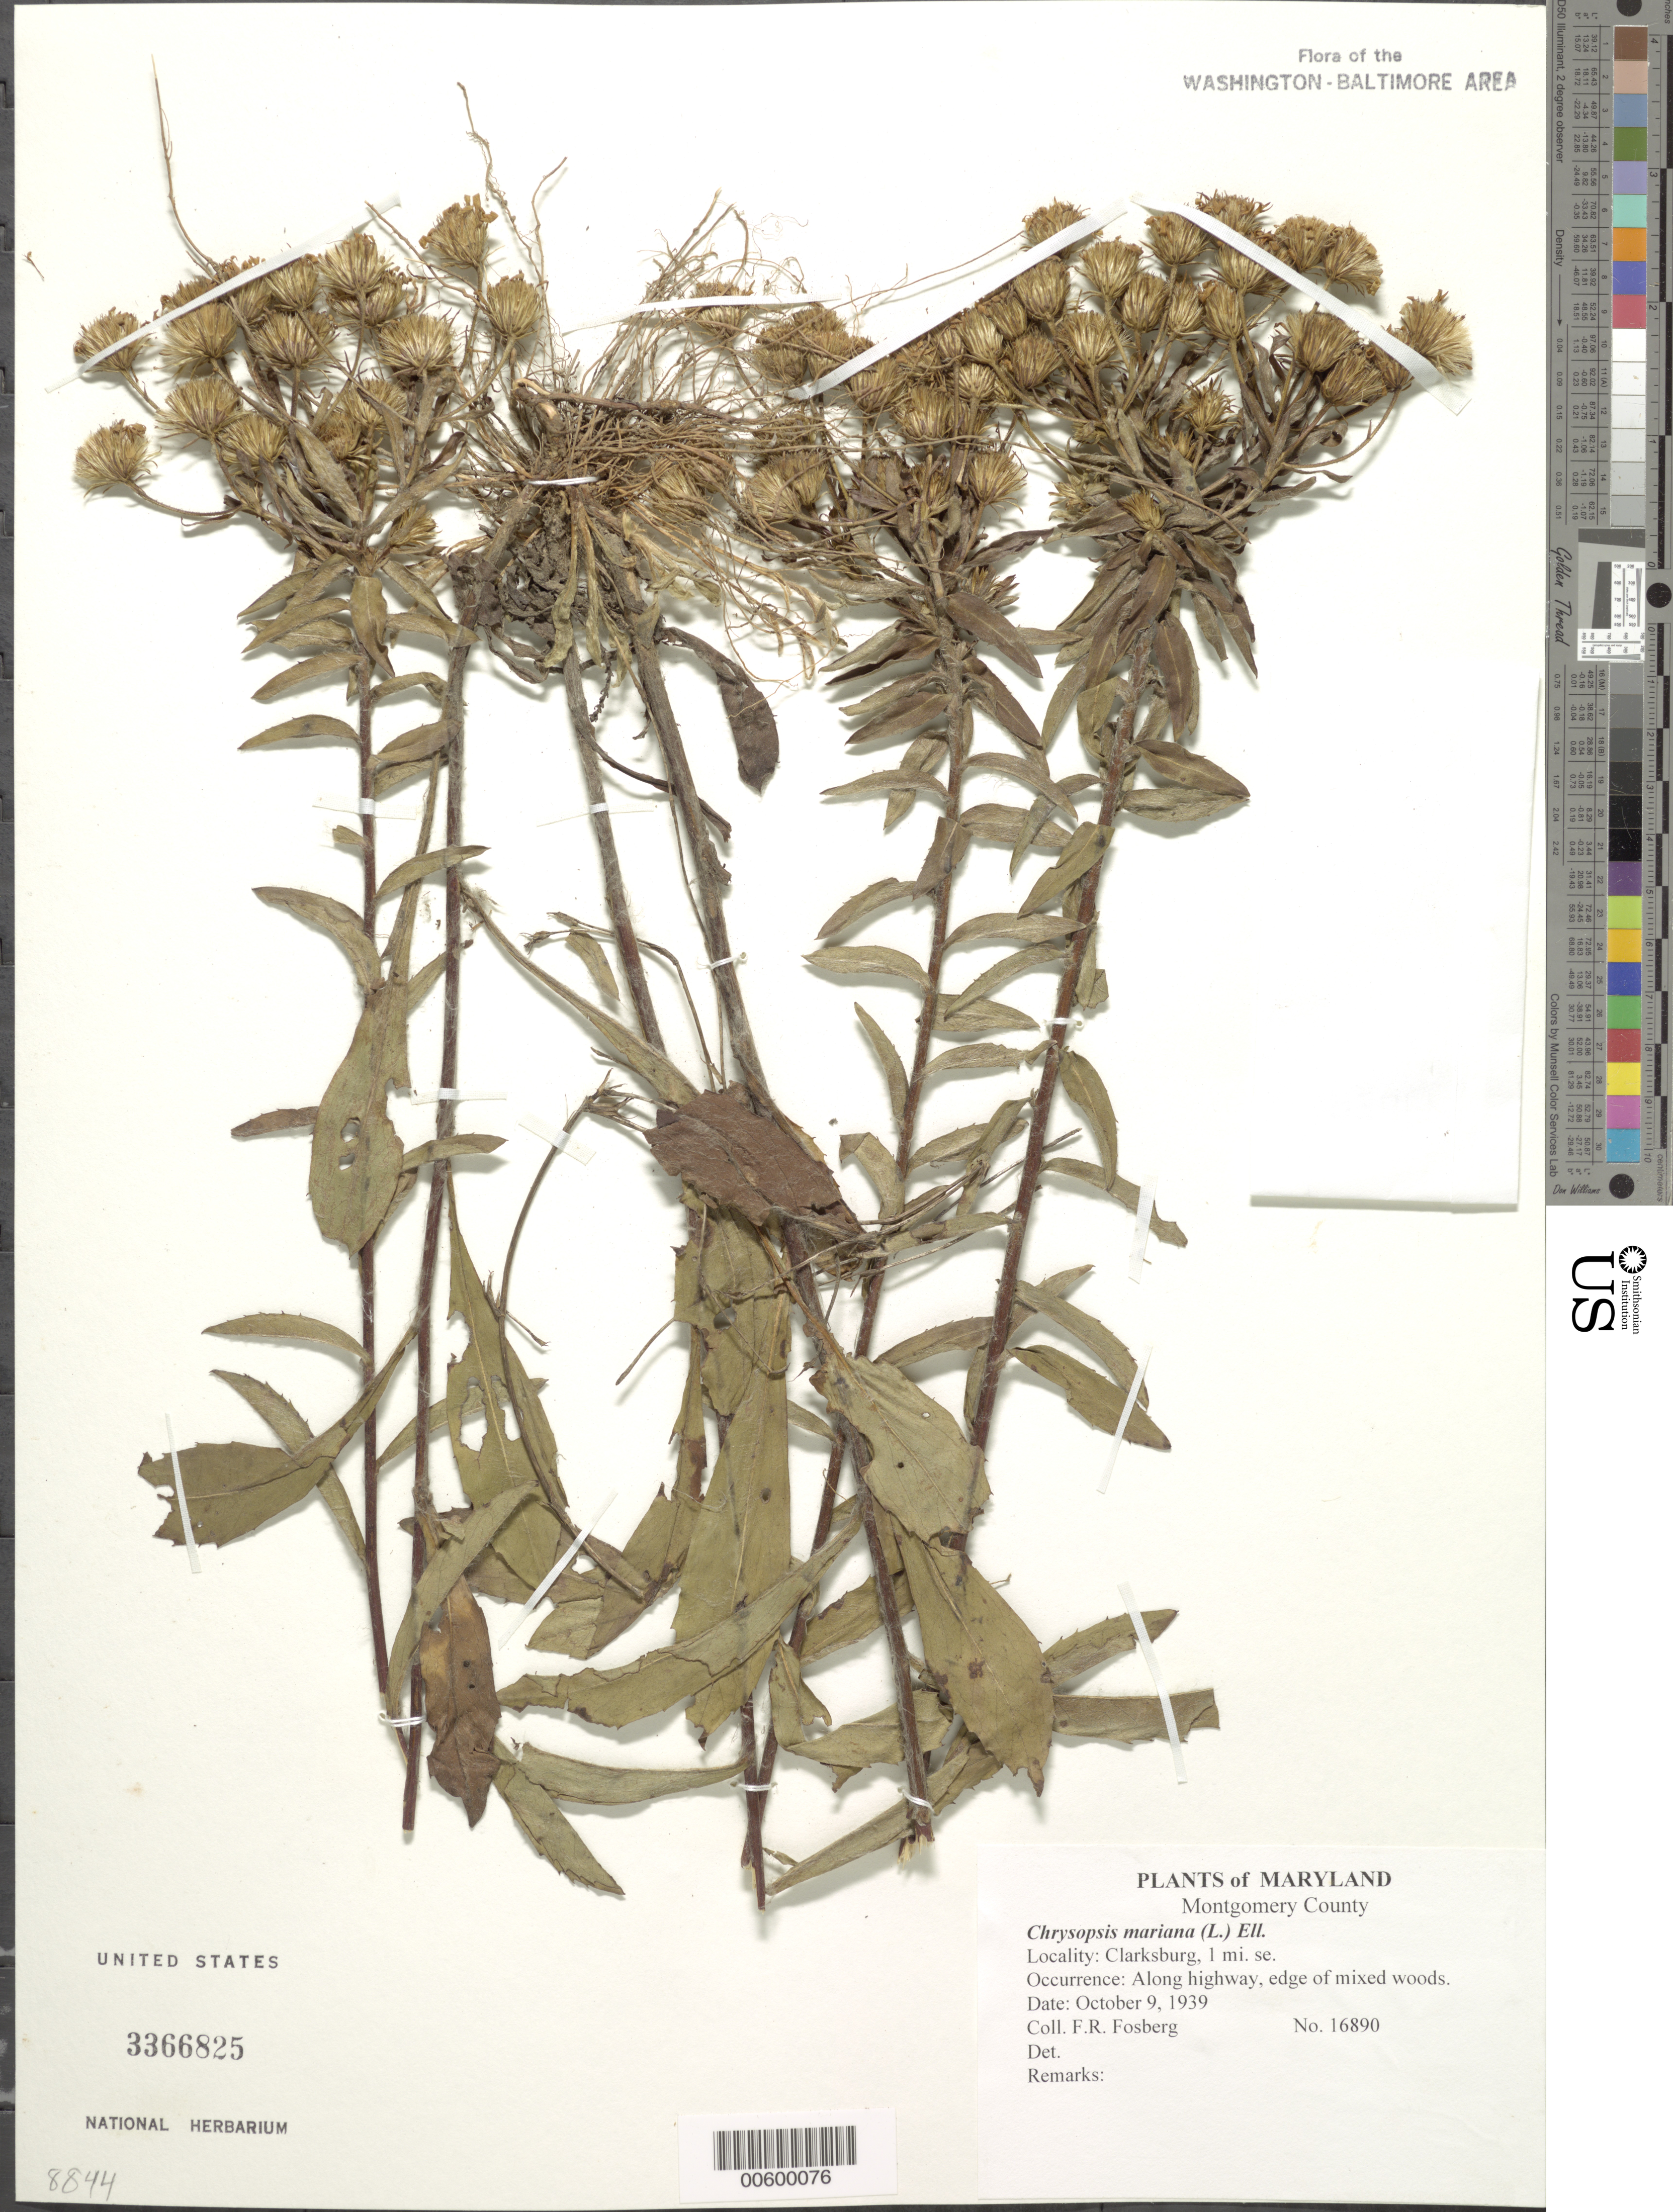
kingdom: Plantae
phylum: Tracheophyta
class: Magnoliopsida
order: Asterales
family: Asteraceae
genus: Chrysopsis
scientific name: Chrysopsis mariana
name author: (L.) Elliott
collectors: F. R. Fosberg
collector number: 16890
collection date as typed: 09 Oct 1939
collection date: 1939-10-09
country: United States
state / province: Maryland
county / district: Montgomery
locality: Clarksburg, 1 mi. SE.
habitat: Along highway, edge of mixed woods.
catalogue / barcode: US 366825